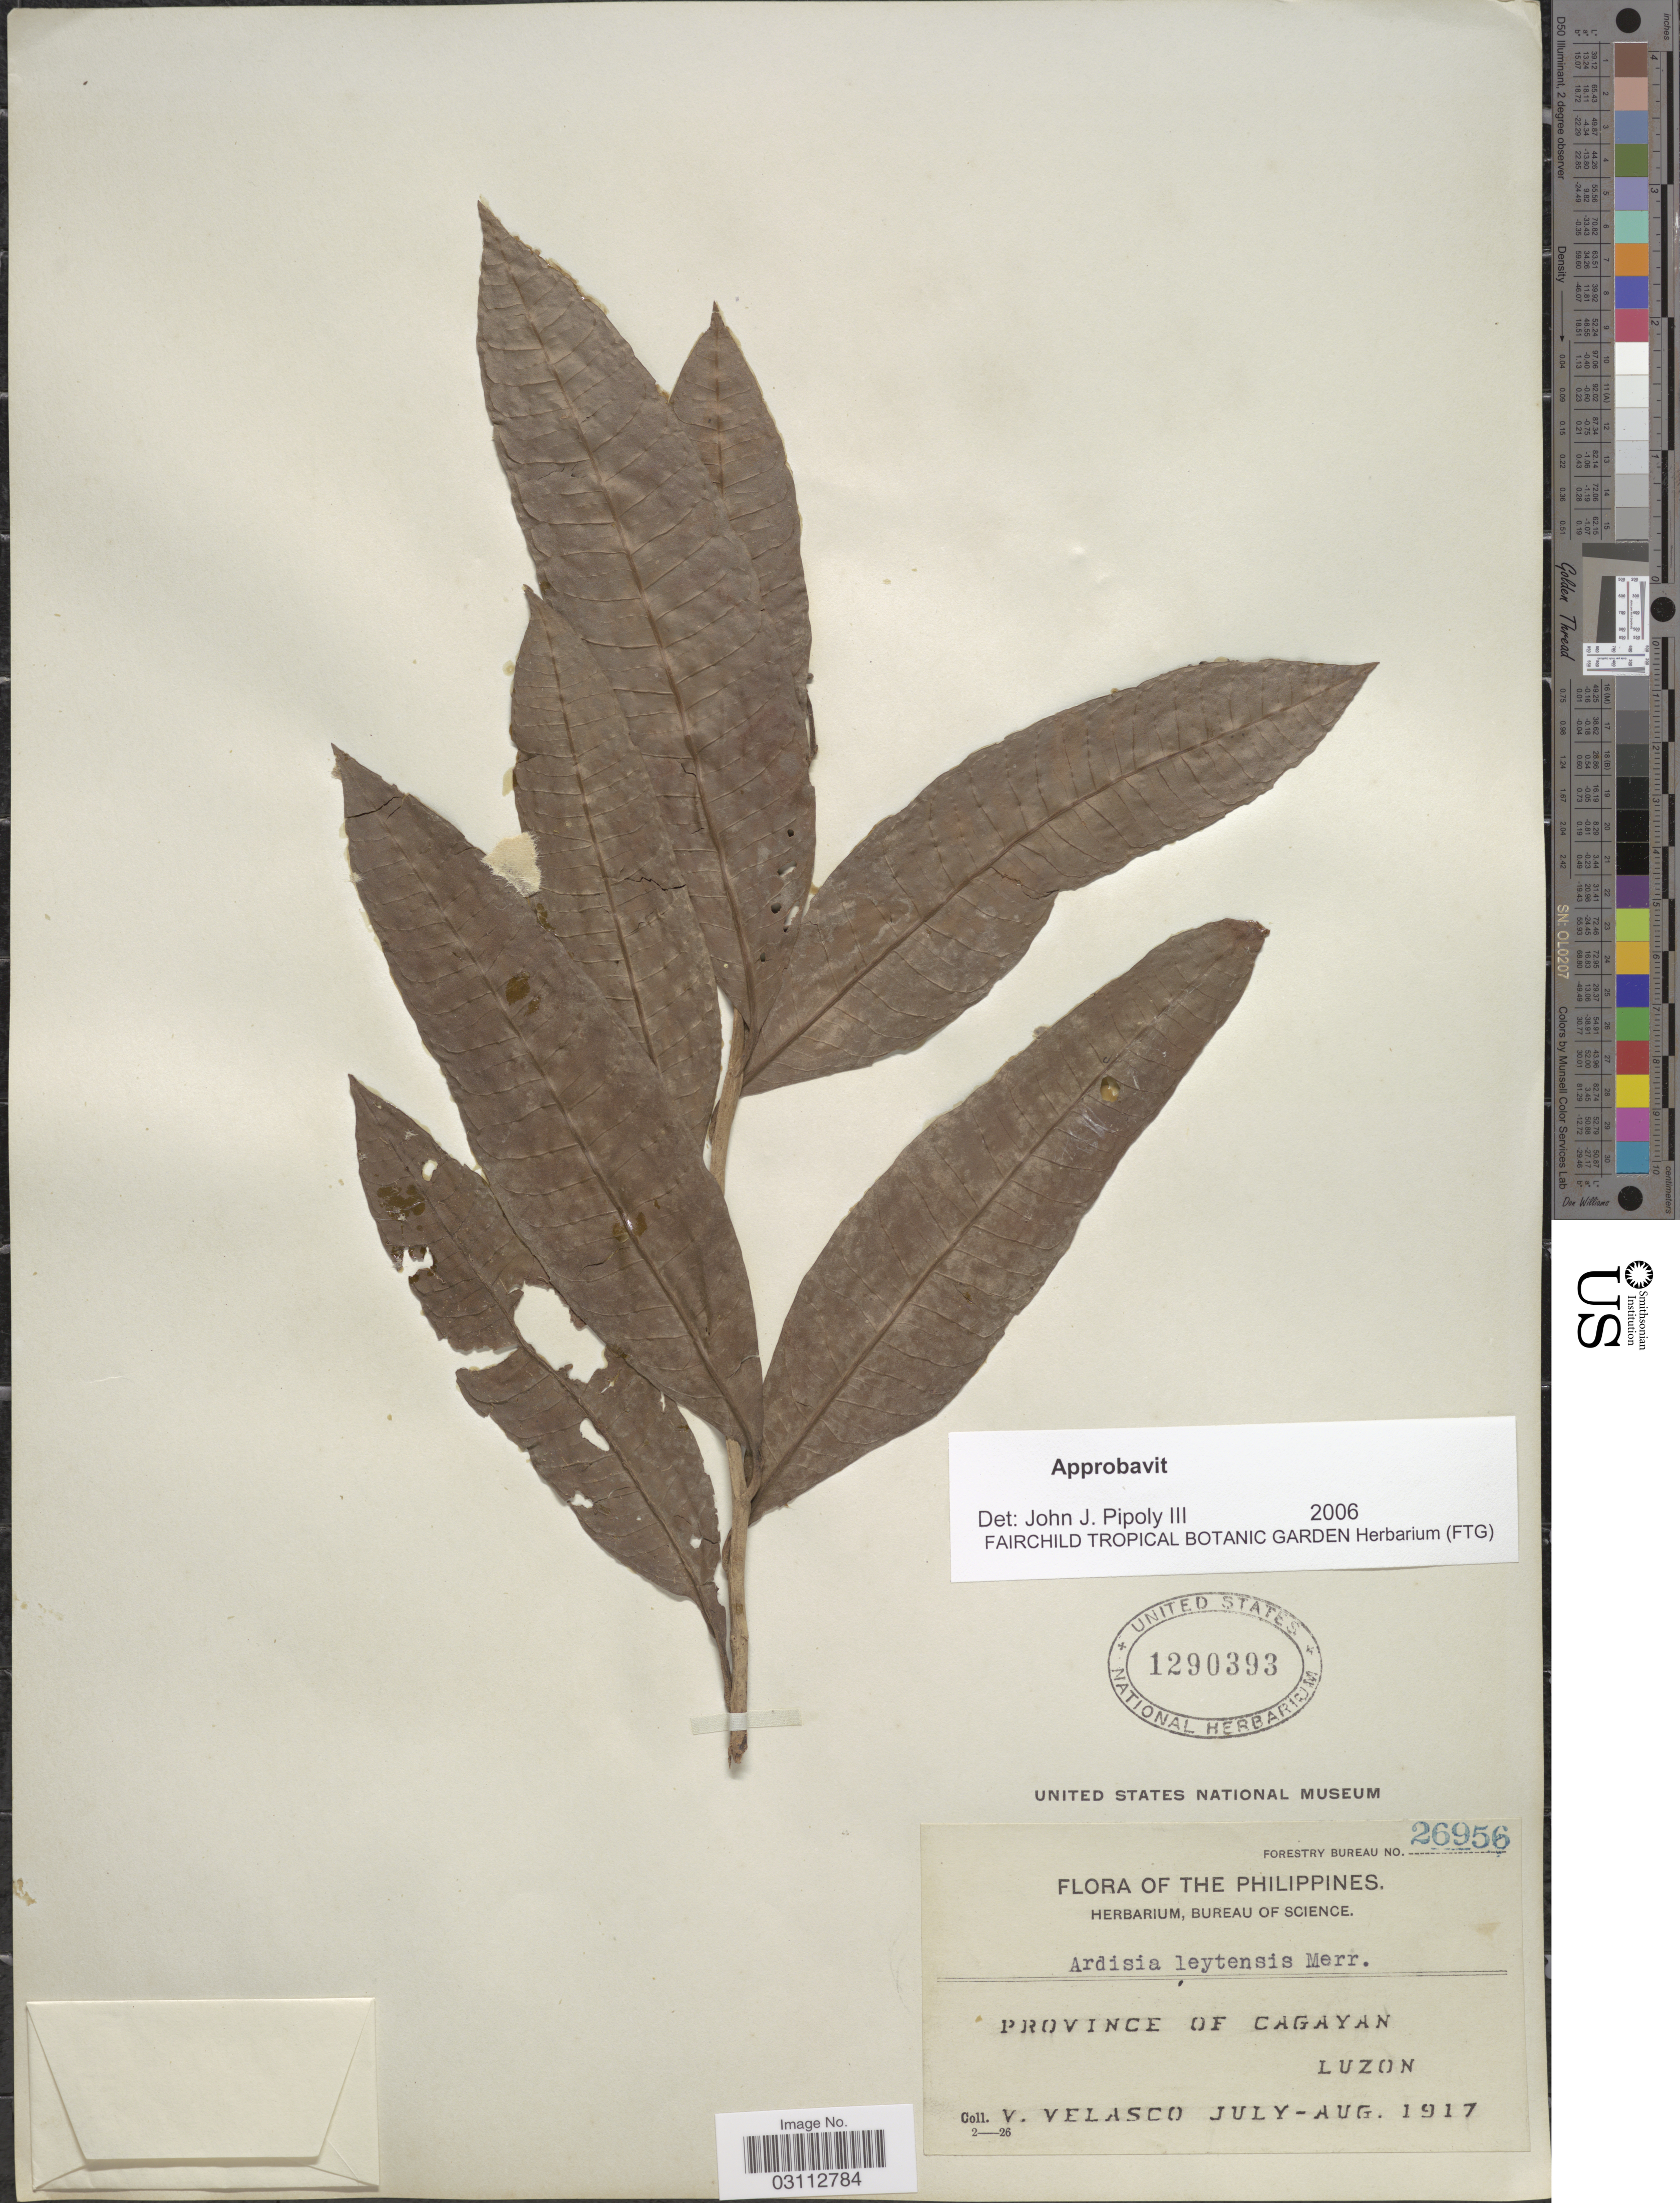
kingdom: Plantae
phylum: Tracheophyta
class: Magnoliopsida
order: Ericales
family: Primulaceae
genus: Ardisia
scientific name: Ardisia leytensis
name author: Merr.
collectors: V. Velasco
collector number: Forestry Bureau 26956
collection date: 1917-07/1917-08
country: Philippines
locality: Province of Cagayan. Luzon.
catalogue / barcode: US 1290393